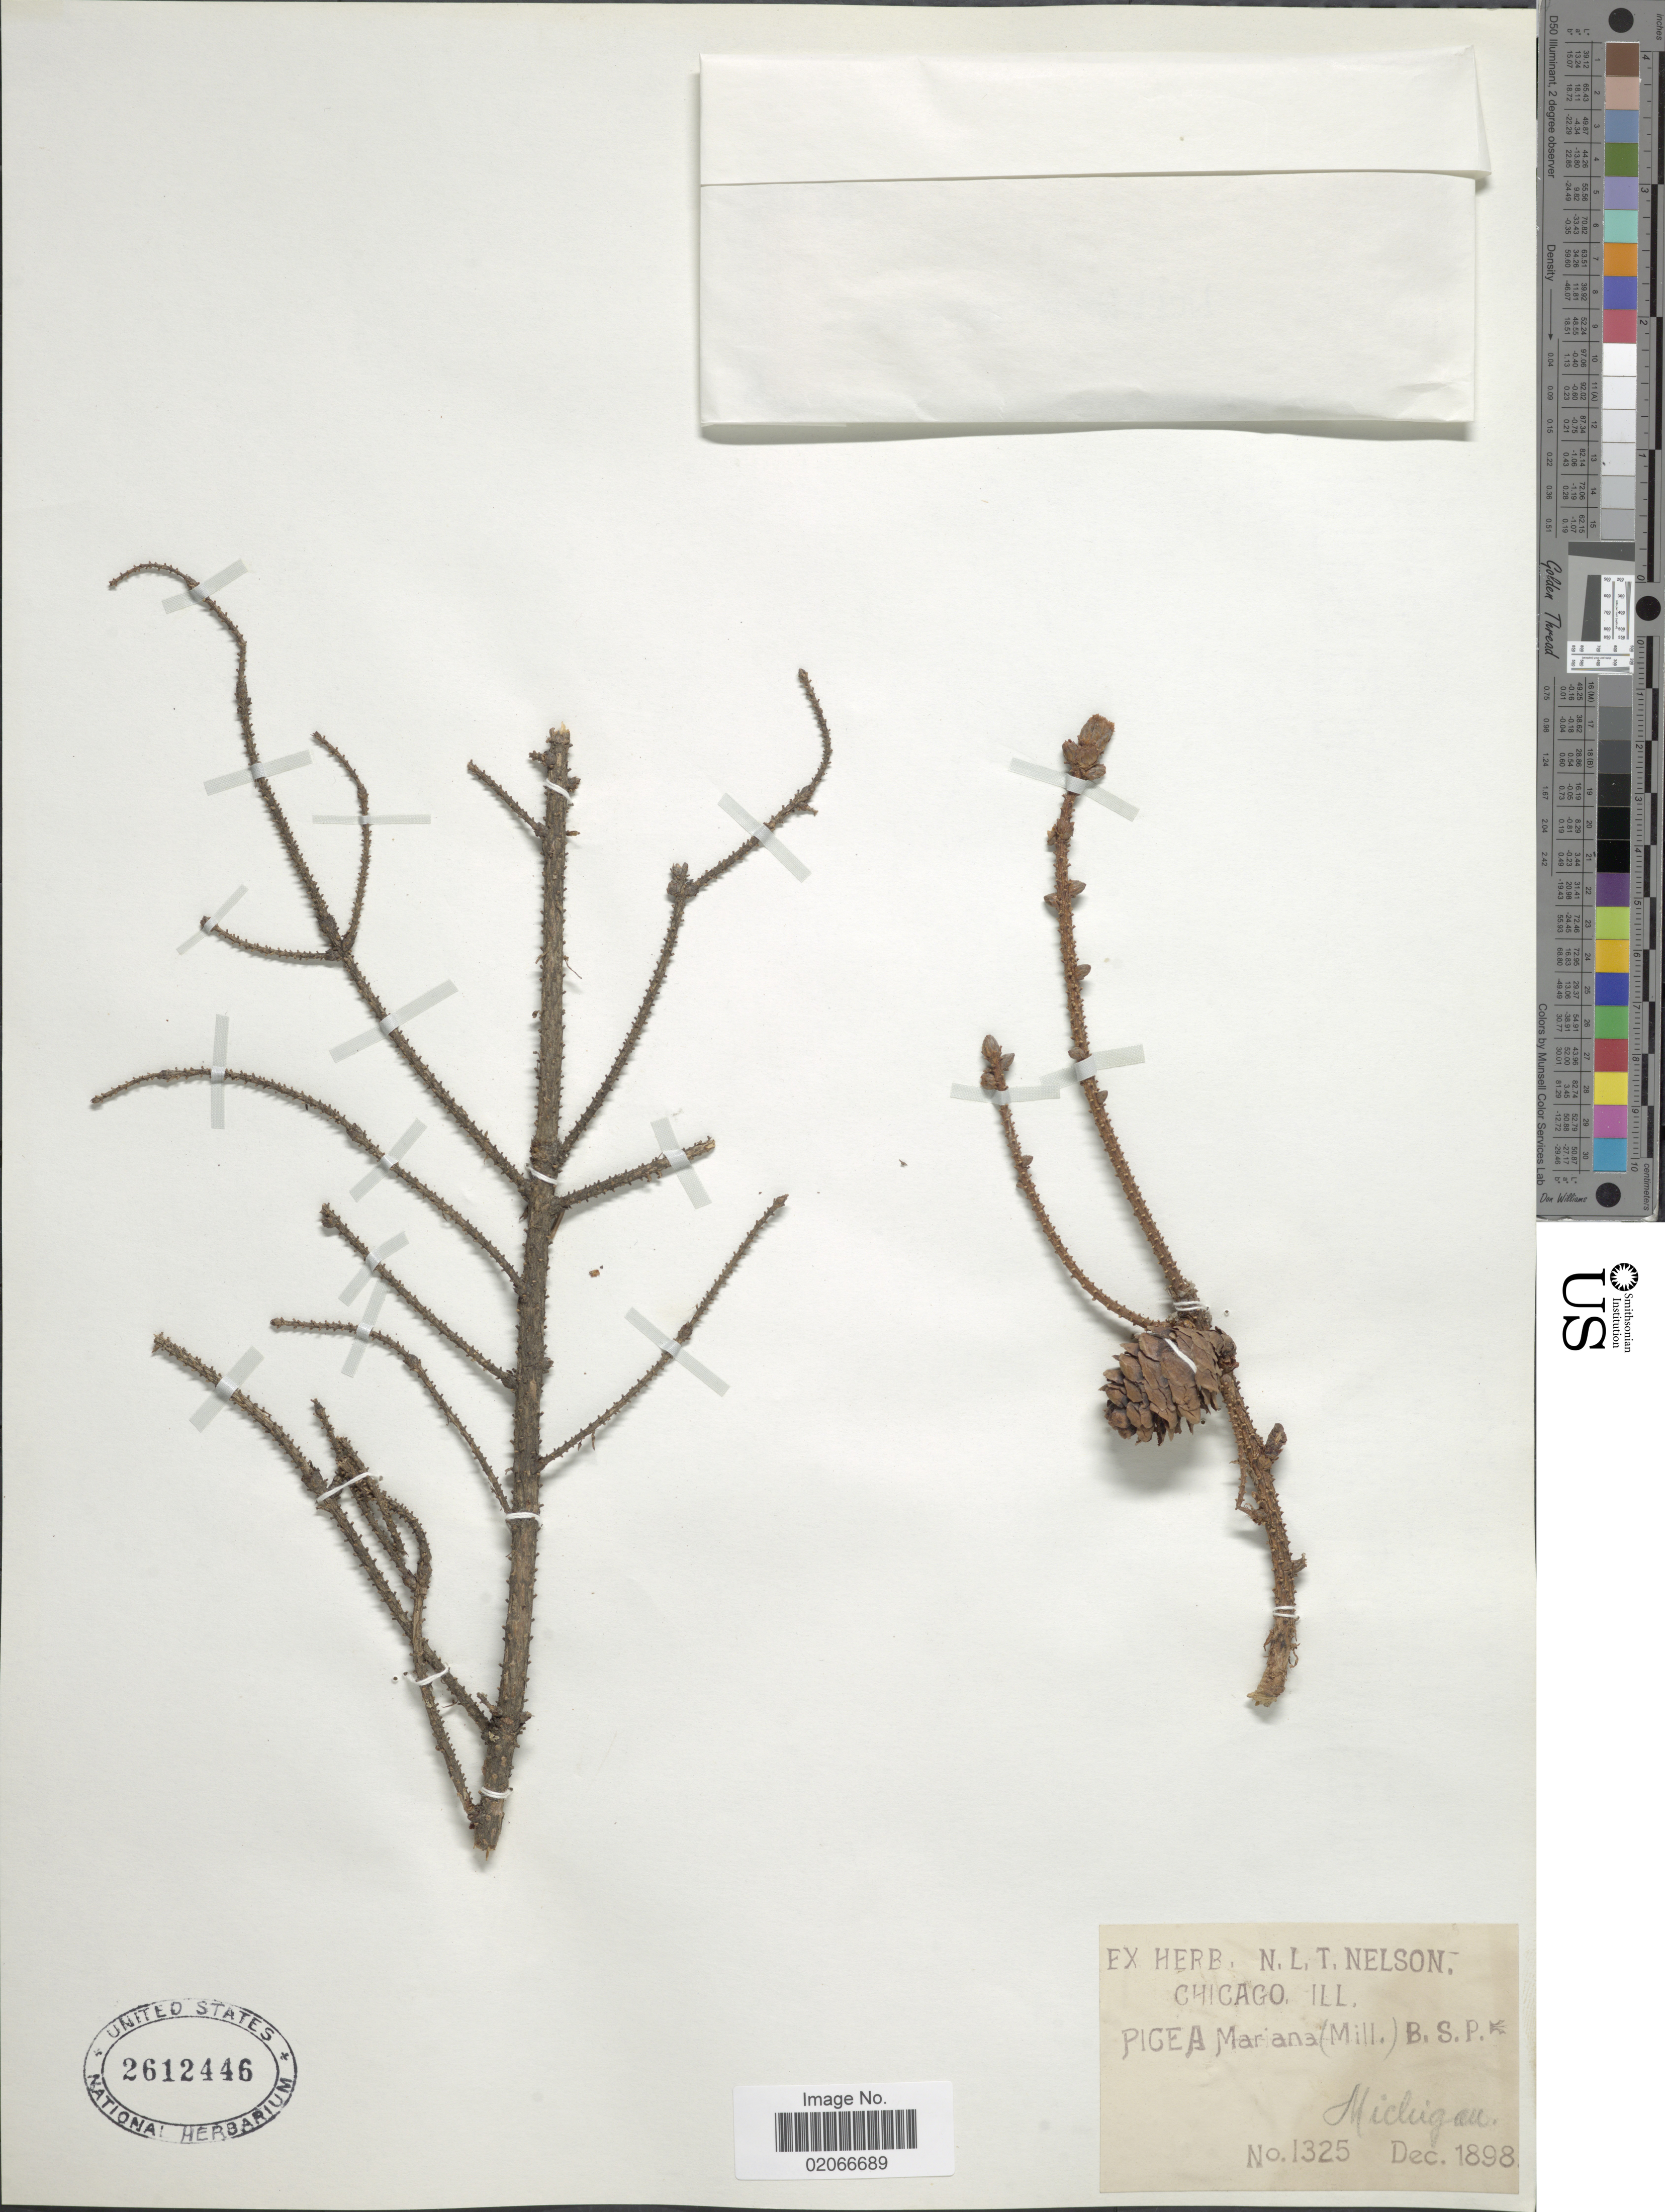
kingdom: Plantae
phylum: Tracheophyta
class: Pinopsida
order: Pinales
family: Pinaceae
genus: Picea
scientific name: Picea mariana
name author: (Mill.) Britton, Stearns & Poggenb.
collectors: ex herb. N. L. T. Nelson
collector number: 1325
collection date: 1898-12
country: United States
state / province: Michigan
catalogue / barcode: US 2612446